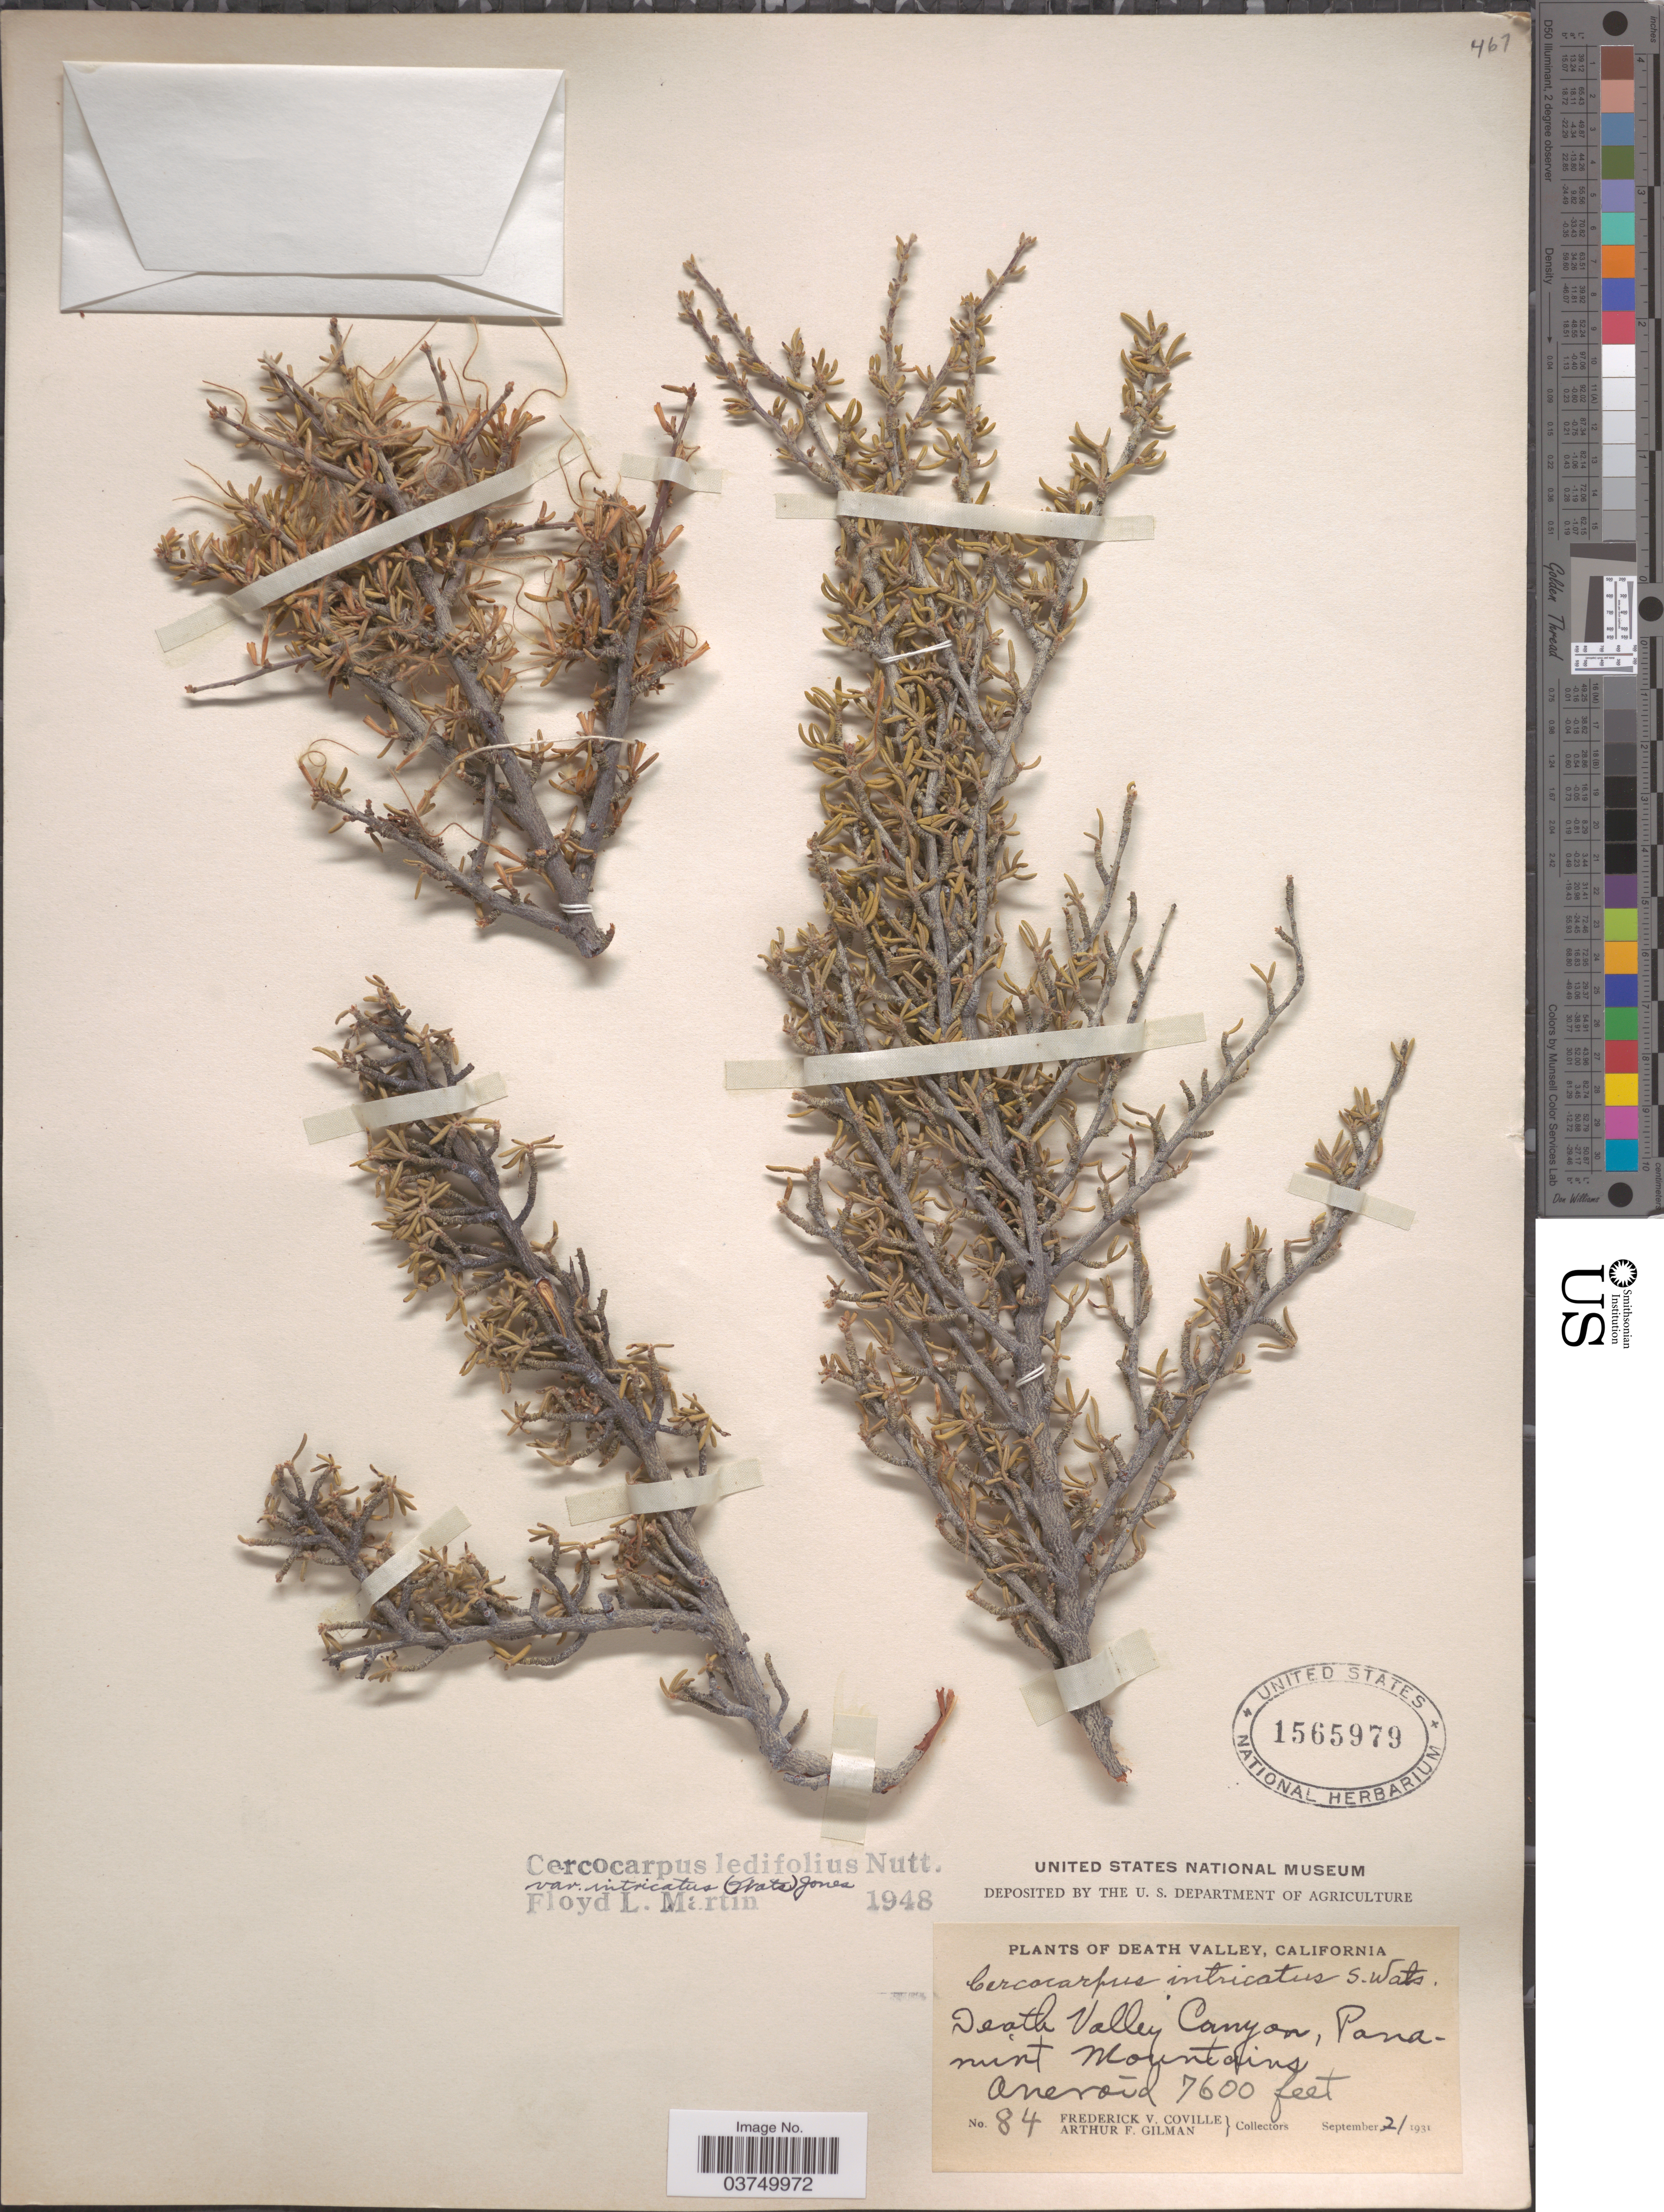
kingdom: Plantae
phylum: Tracheophyta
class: Magnoliopsida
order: Rosales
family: Rosaceae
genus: Cercocarpus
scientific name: Cercocarpus ledifolius var. intricatus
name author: Nutt.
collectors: F. V. Coville & A. Gilman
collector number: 84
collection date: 1931-09-21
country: United States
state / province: California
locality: Death Valley. Death Valley Canyon, Panamint Mountains.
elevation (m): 2316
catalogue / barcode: US 1565979